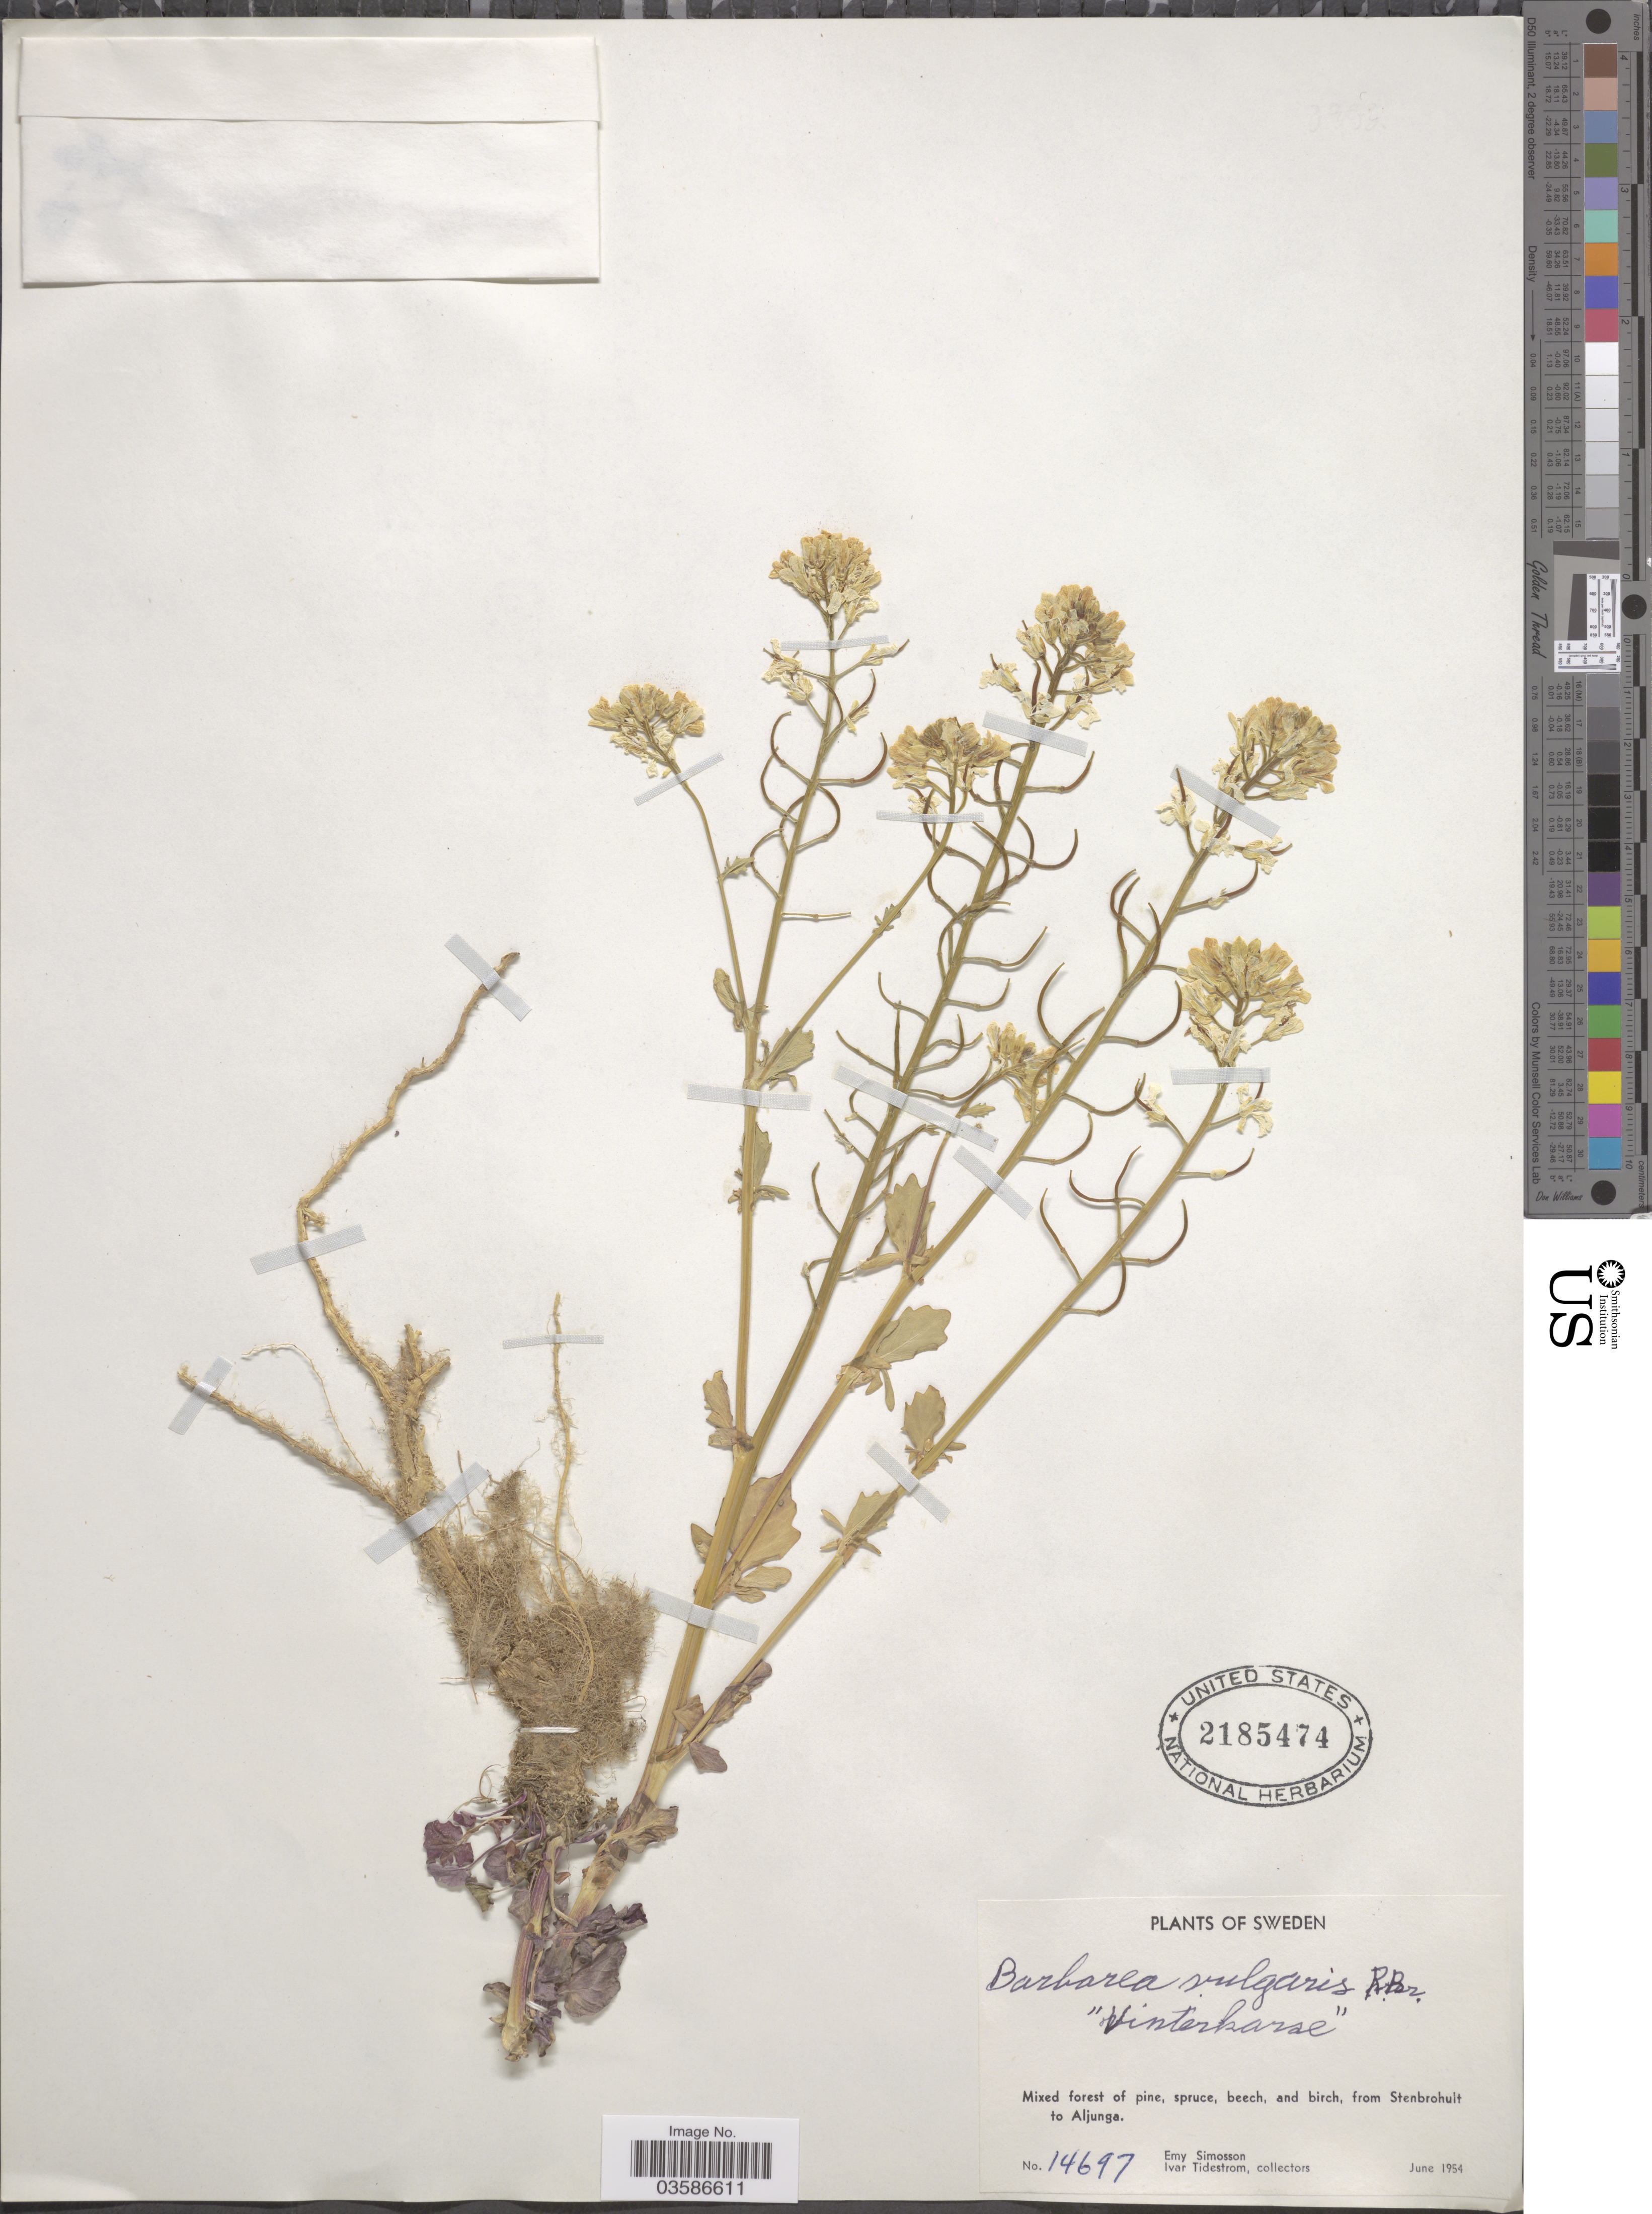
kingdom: Plantae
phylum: Tracheophyta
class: Magnoliopsida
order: Brassicales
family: Brassicaceae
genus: Barbarea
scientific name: Barbarea vulgaris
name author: W.T. Aiton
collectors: E. Simosson & I. F. Tidestrom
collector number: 14697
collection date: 1954-06-14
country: Sweden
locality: From Stenbrohult to Aljunga.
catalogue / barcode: US 2185474